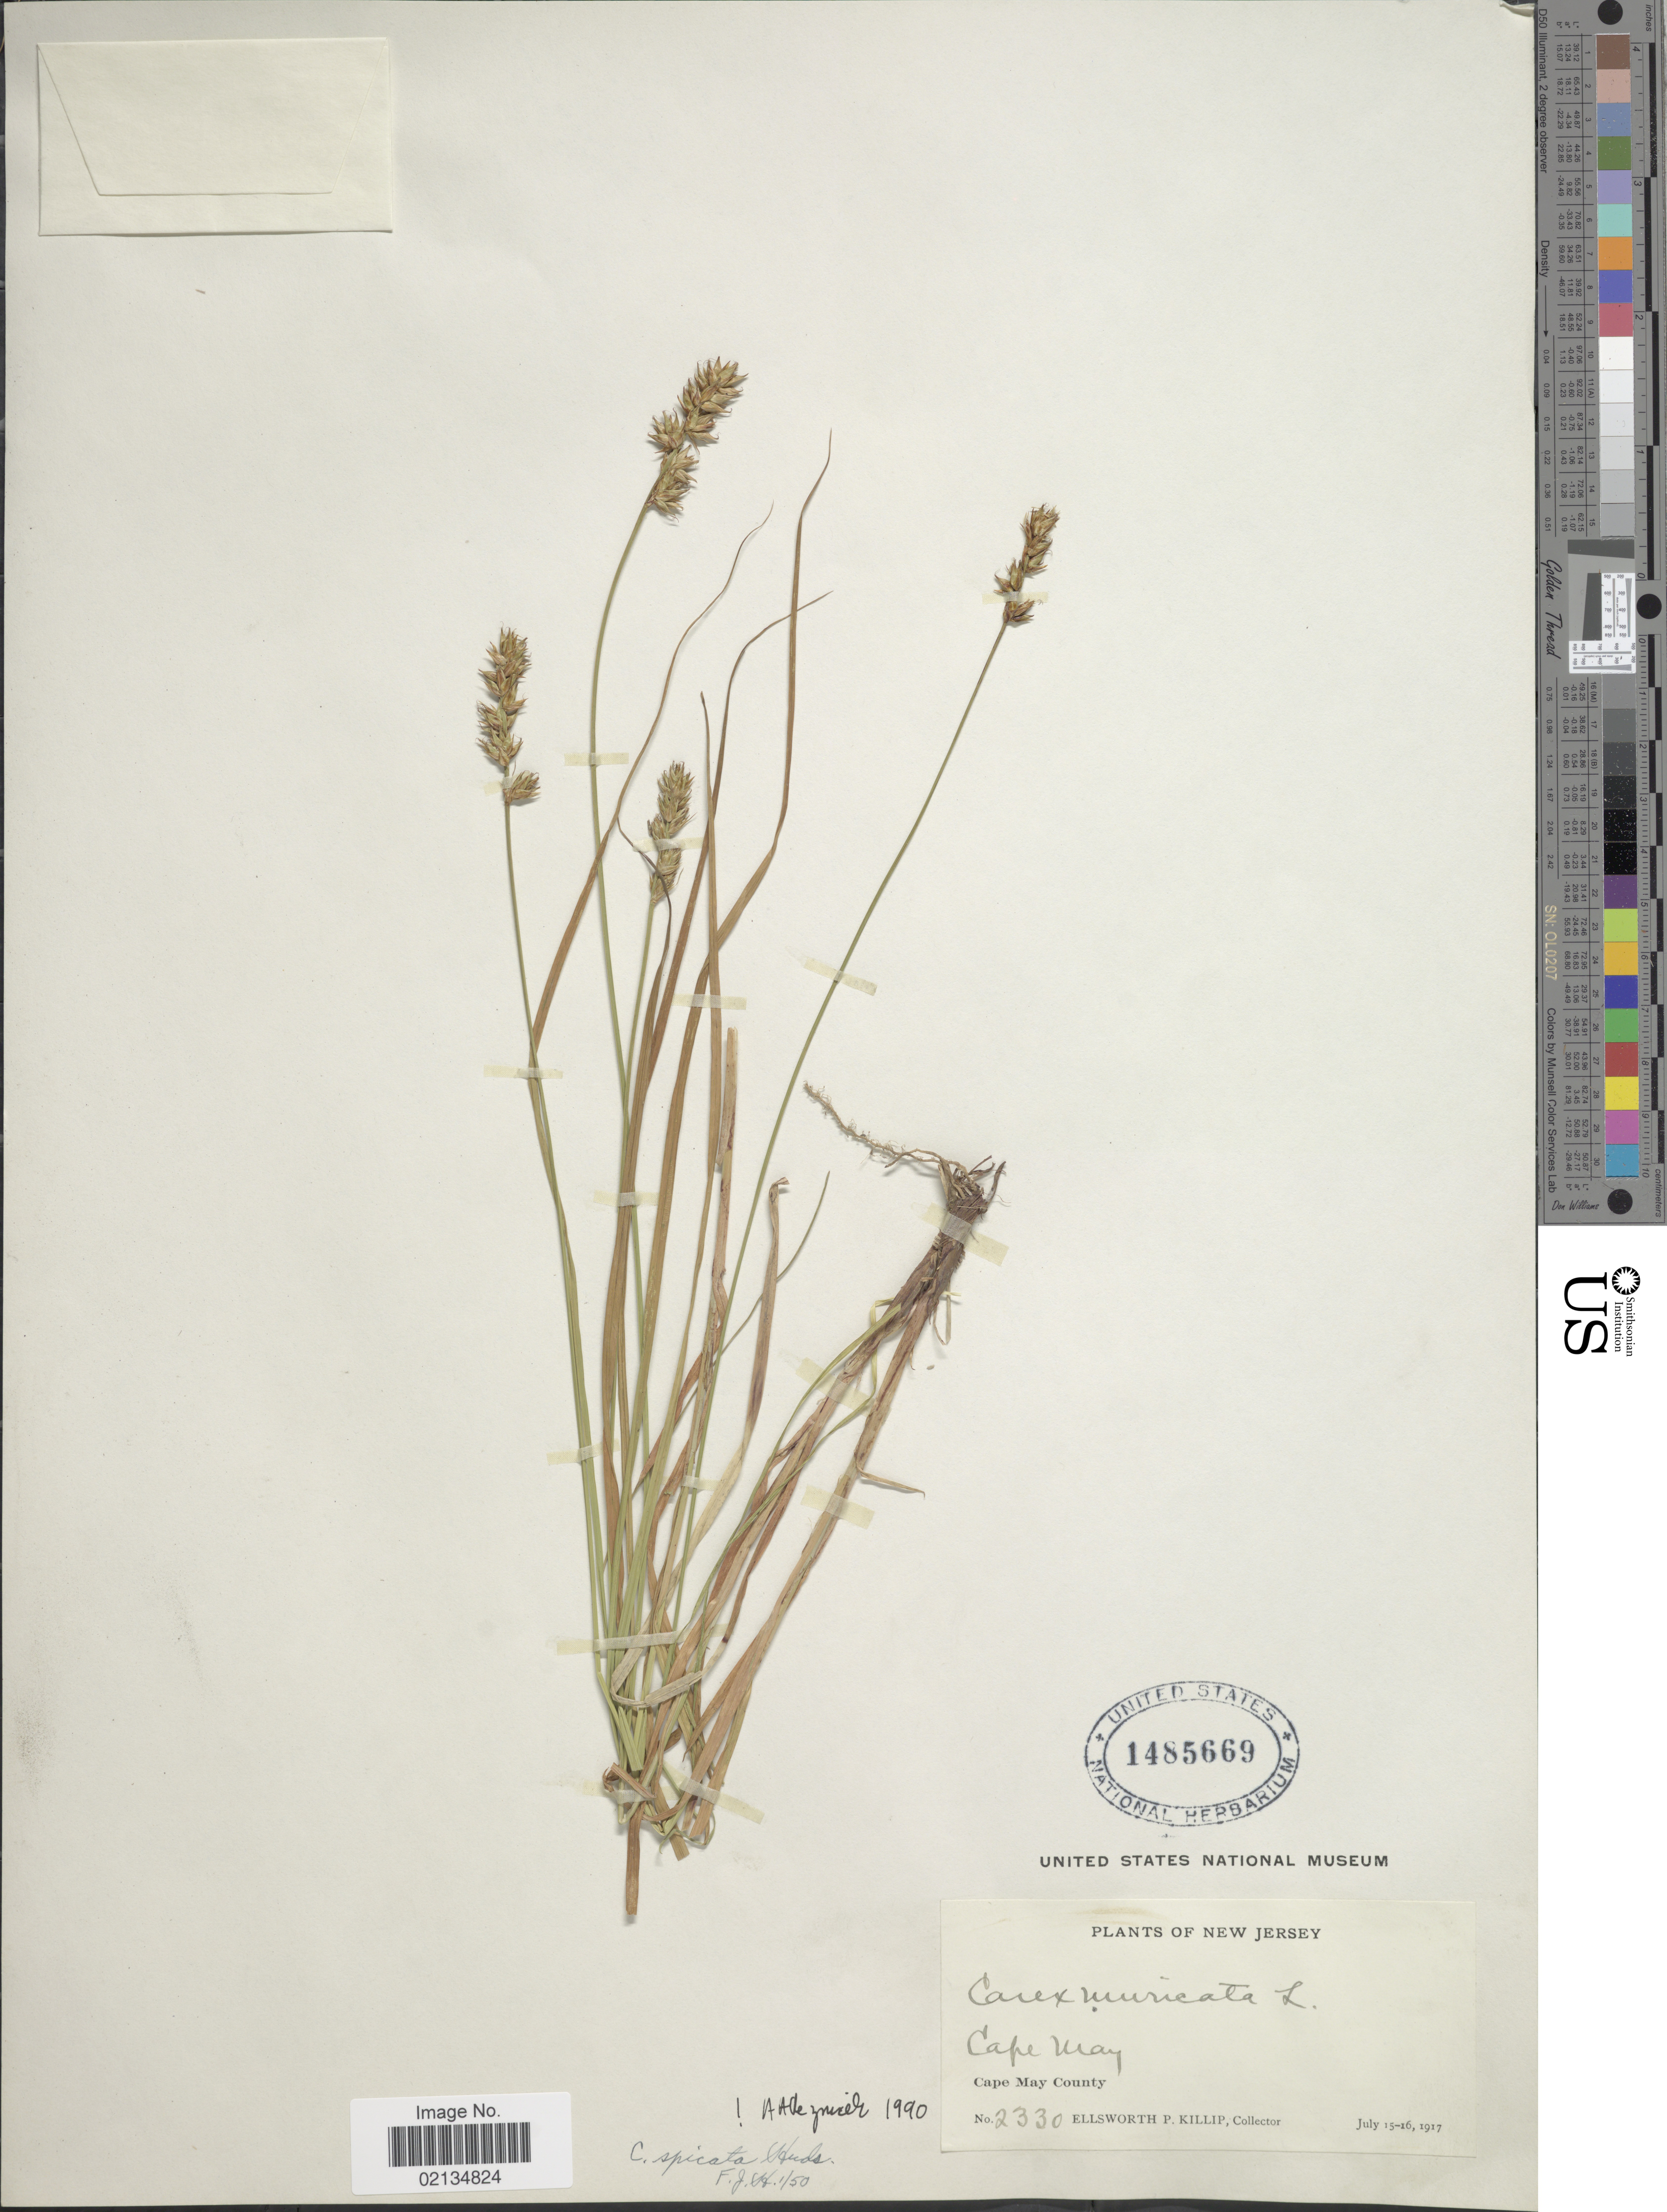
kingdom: Plantae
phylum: Tracheophyta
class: Liliopsida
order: Poales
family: Cyperaceae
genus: Carex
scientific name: Carex spicata subsp. spicata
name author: Huds.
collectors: E. P. Killip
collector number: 2330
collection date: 1917-07-15/1917-07-26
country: United States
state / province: New Jersey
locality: Cape May, Cape May County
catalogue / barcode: US 1485669